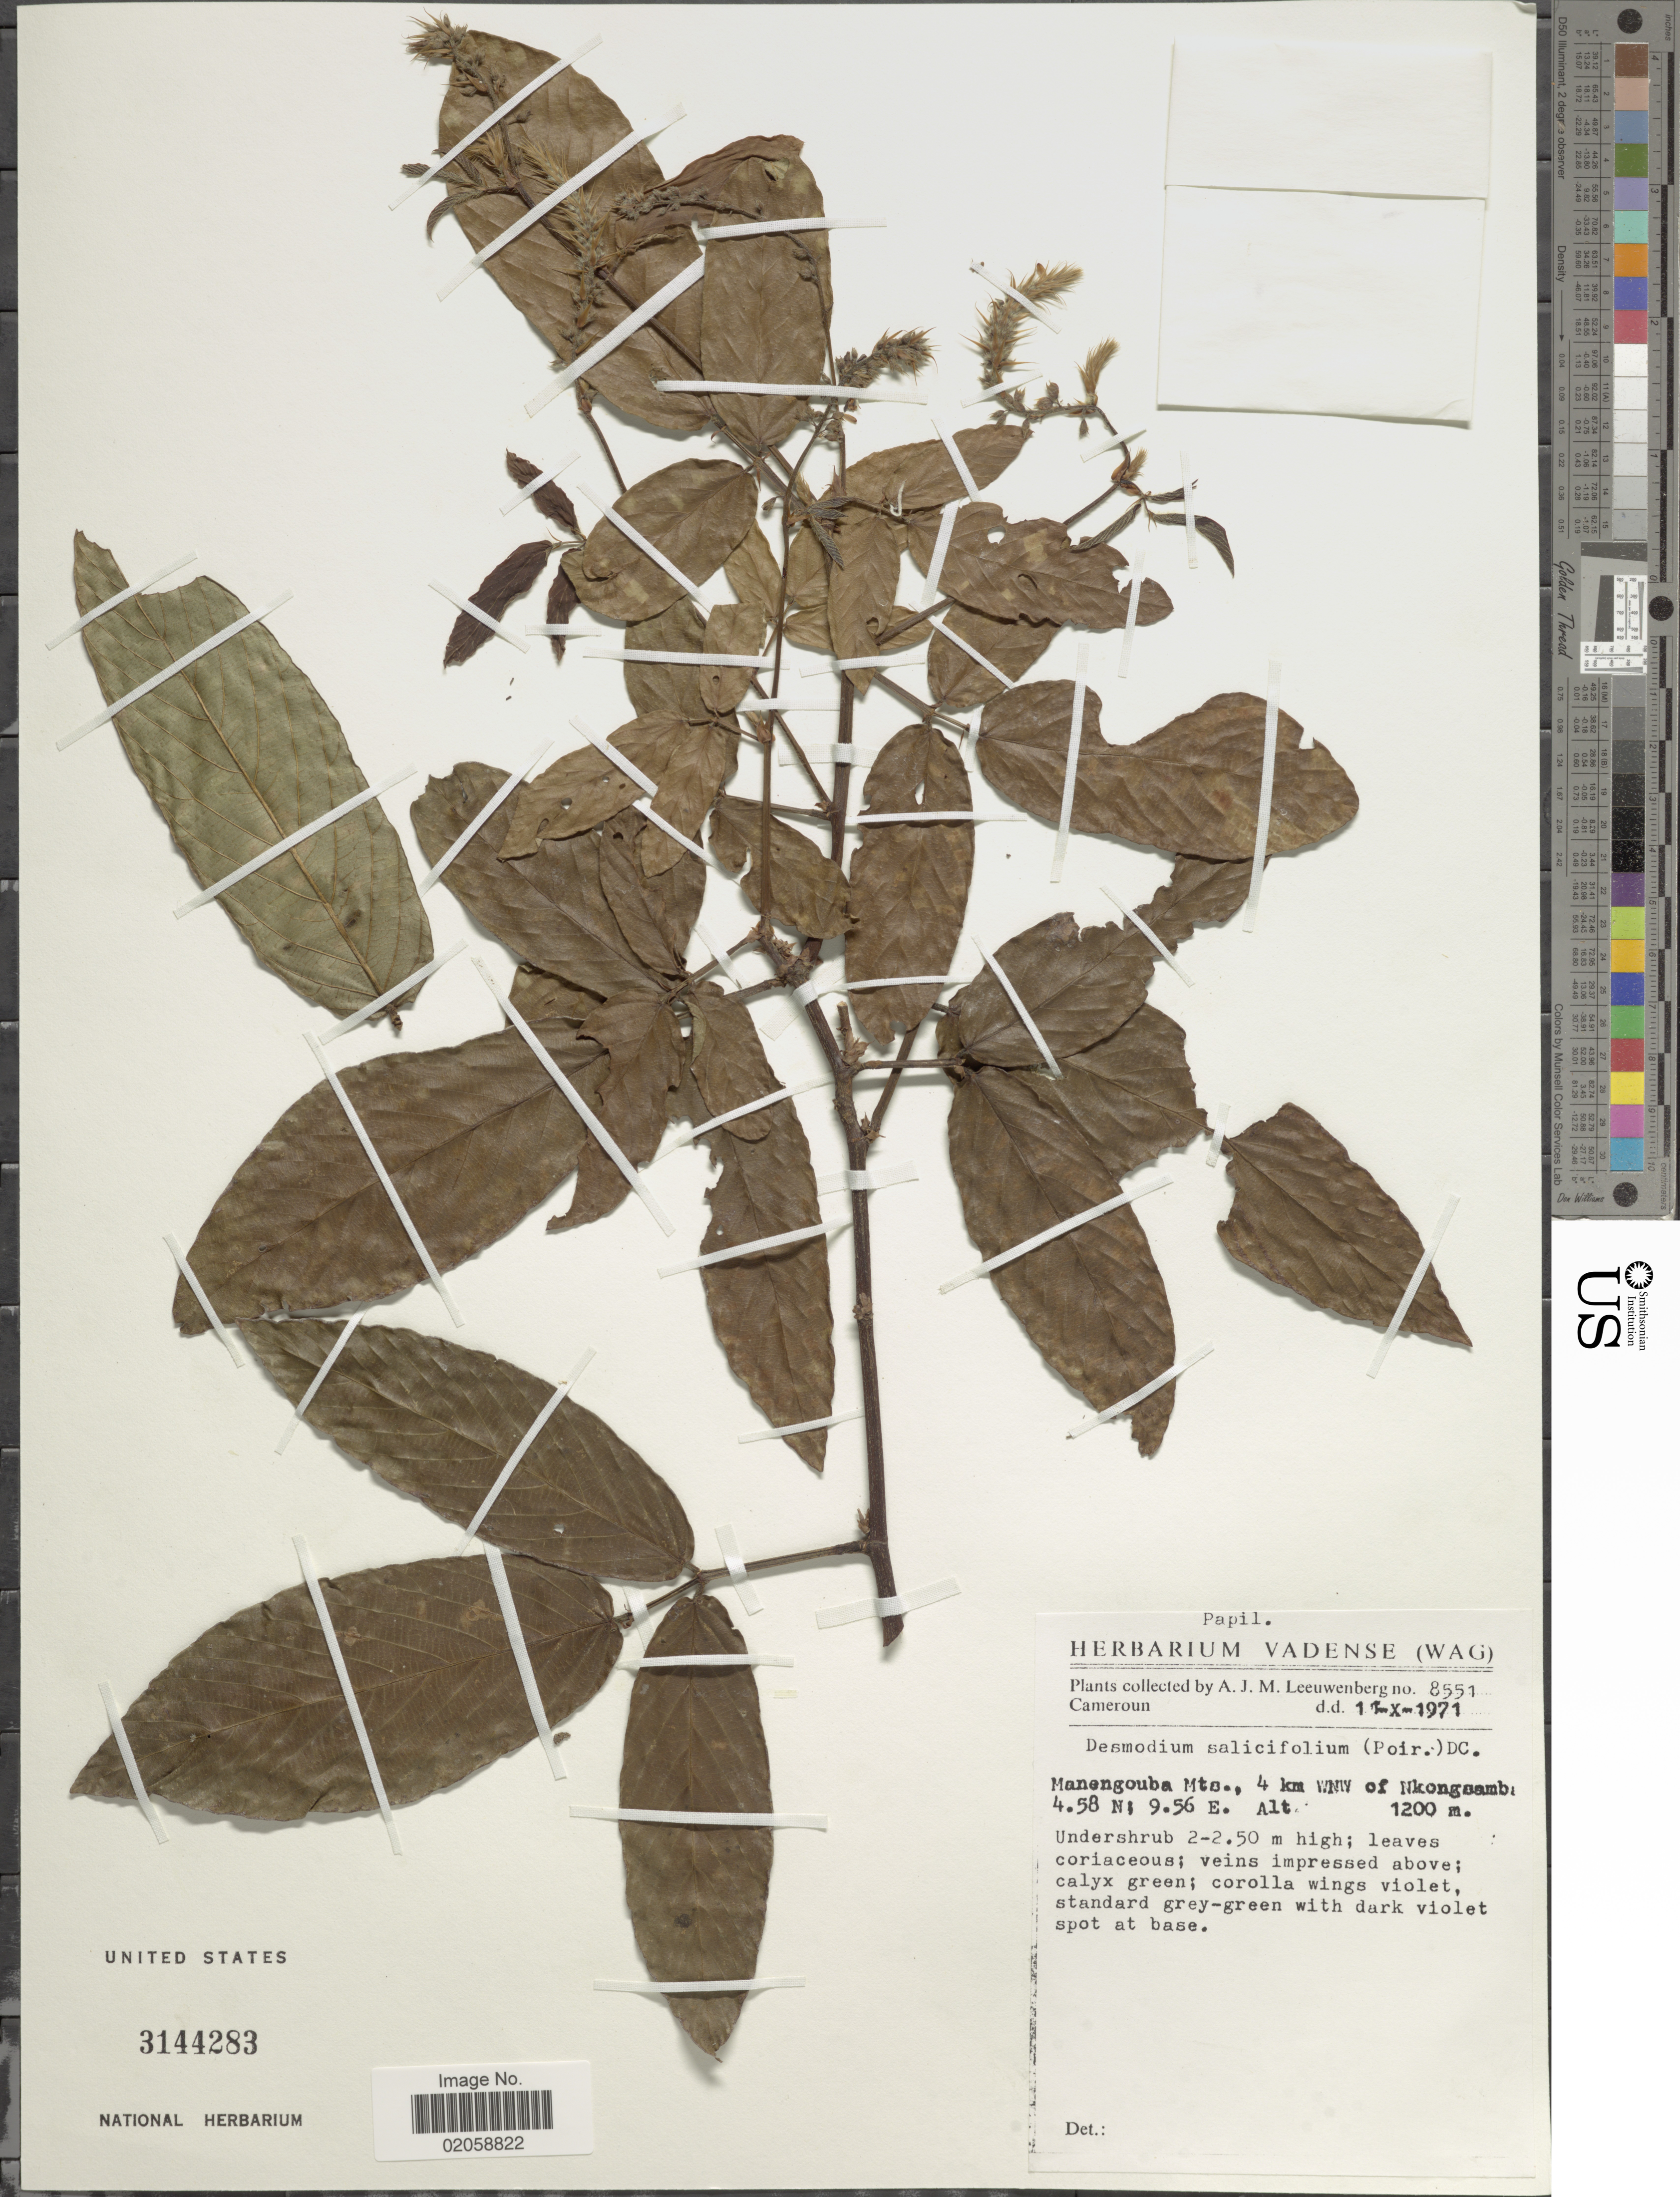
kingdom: Plantae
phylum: Tracheophyta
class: Magnoliopsida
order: Fabales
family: Fabaceae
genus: Pleurolobus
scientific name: Pleurolobus salicifolius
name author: (Poir.) H. Ohashi & K. Ohashi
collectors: A. J. M. Leeuwenberg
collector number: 8551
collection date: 1971-10-17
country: Cameroon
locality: Manengouba Mts., 4 km WNW of Nkongsamba.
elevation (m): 1200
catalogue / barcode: US 3144283